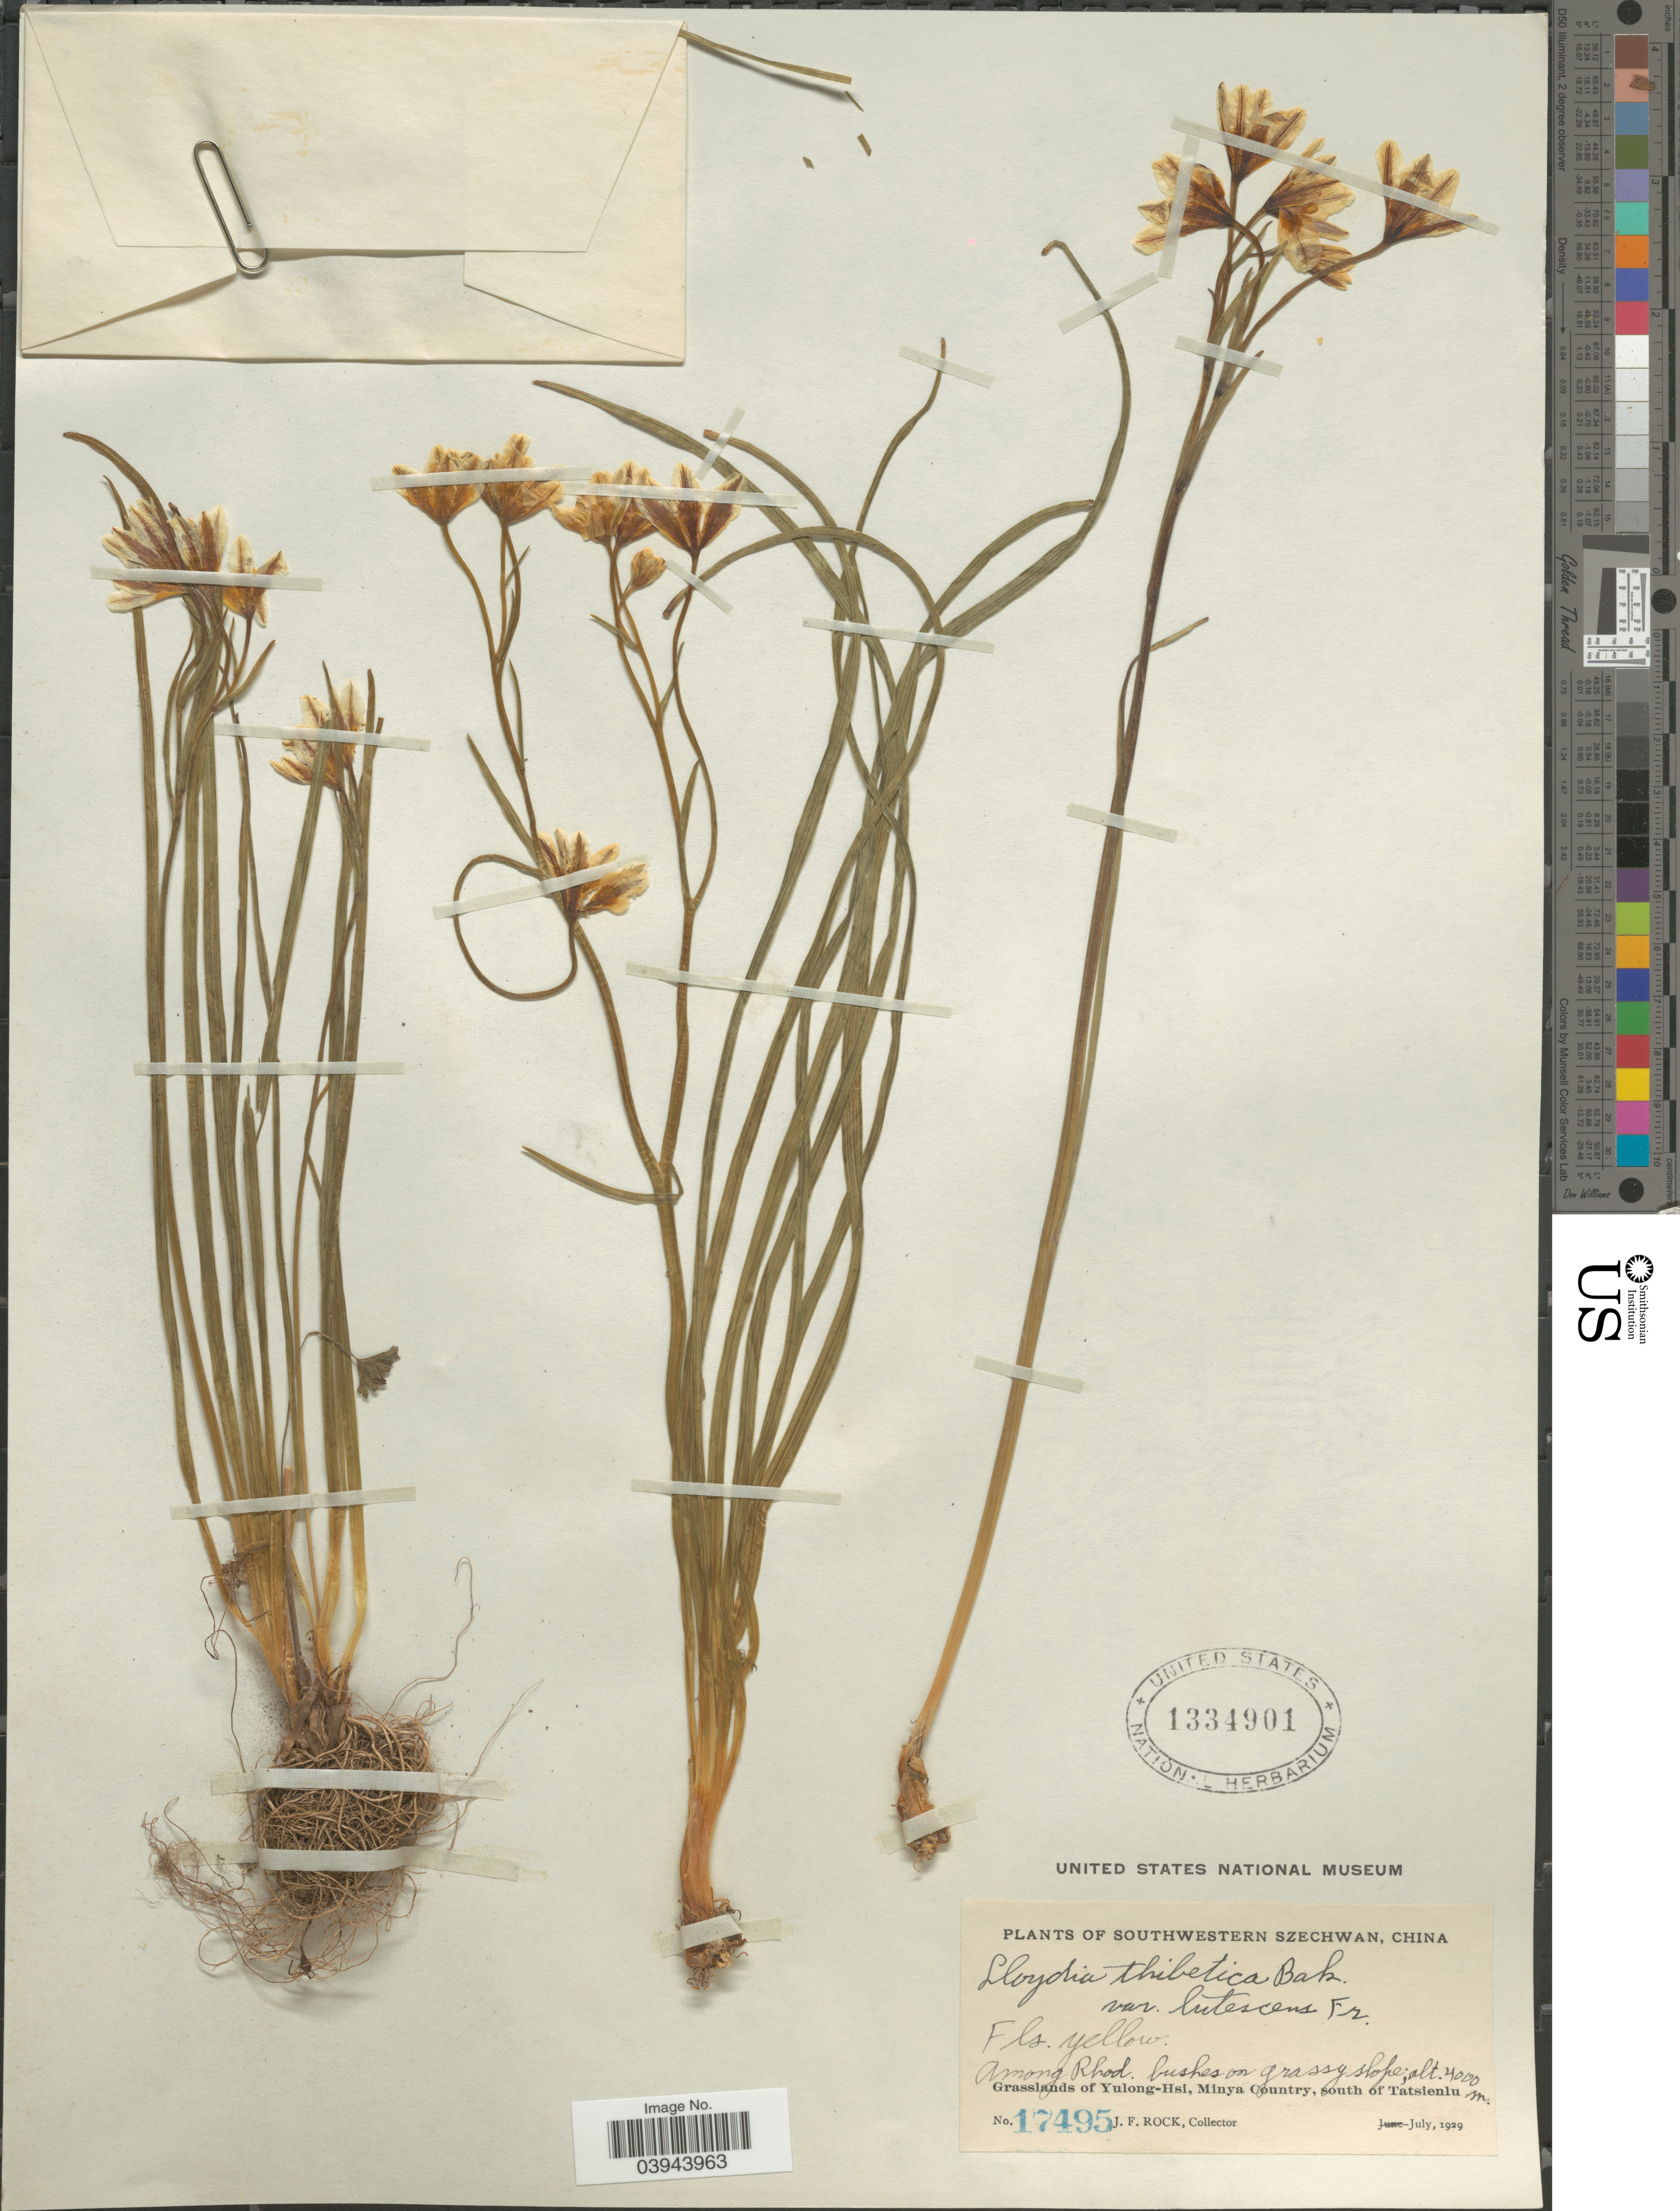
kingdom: Plantae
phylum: Tracheophyta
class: Liliopsida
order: Liliales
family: Liliaceae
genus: Lloydia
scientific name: Lloydia tibetica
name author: Baker ex Oliv.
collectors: J. Rock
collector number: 17495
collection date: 1929-07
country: China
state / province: Sichuan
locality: Southwestern Szechwan. Among Rhod. Grasslands of Yulong-Hsi, Minya Country, south of Tatsienlu.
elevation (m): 4000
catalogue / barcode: US 1334901